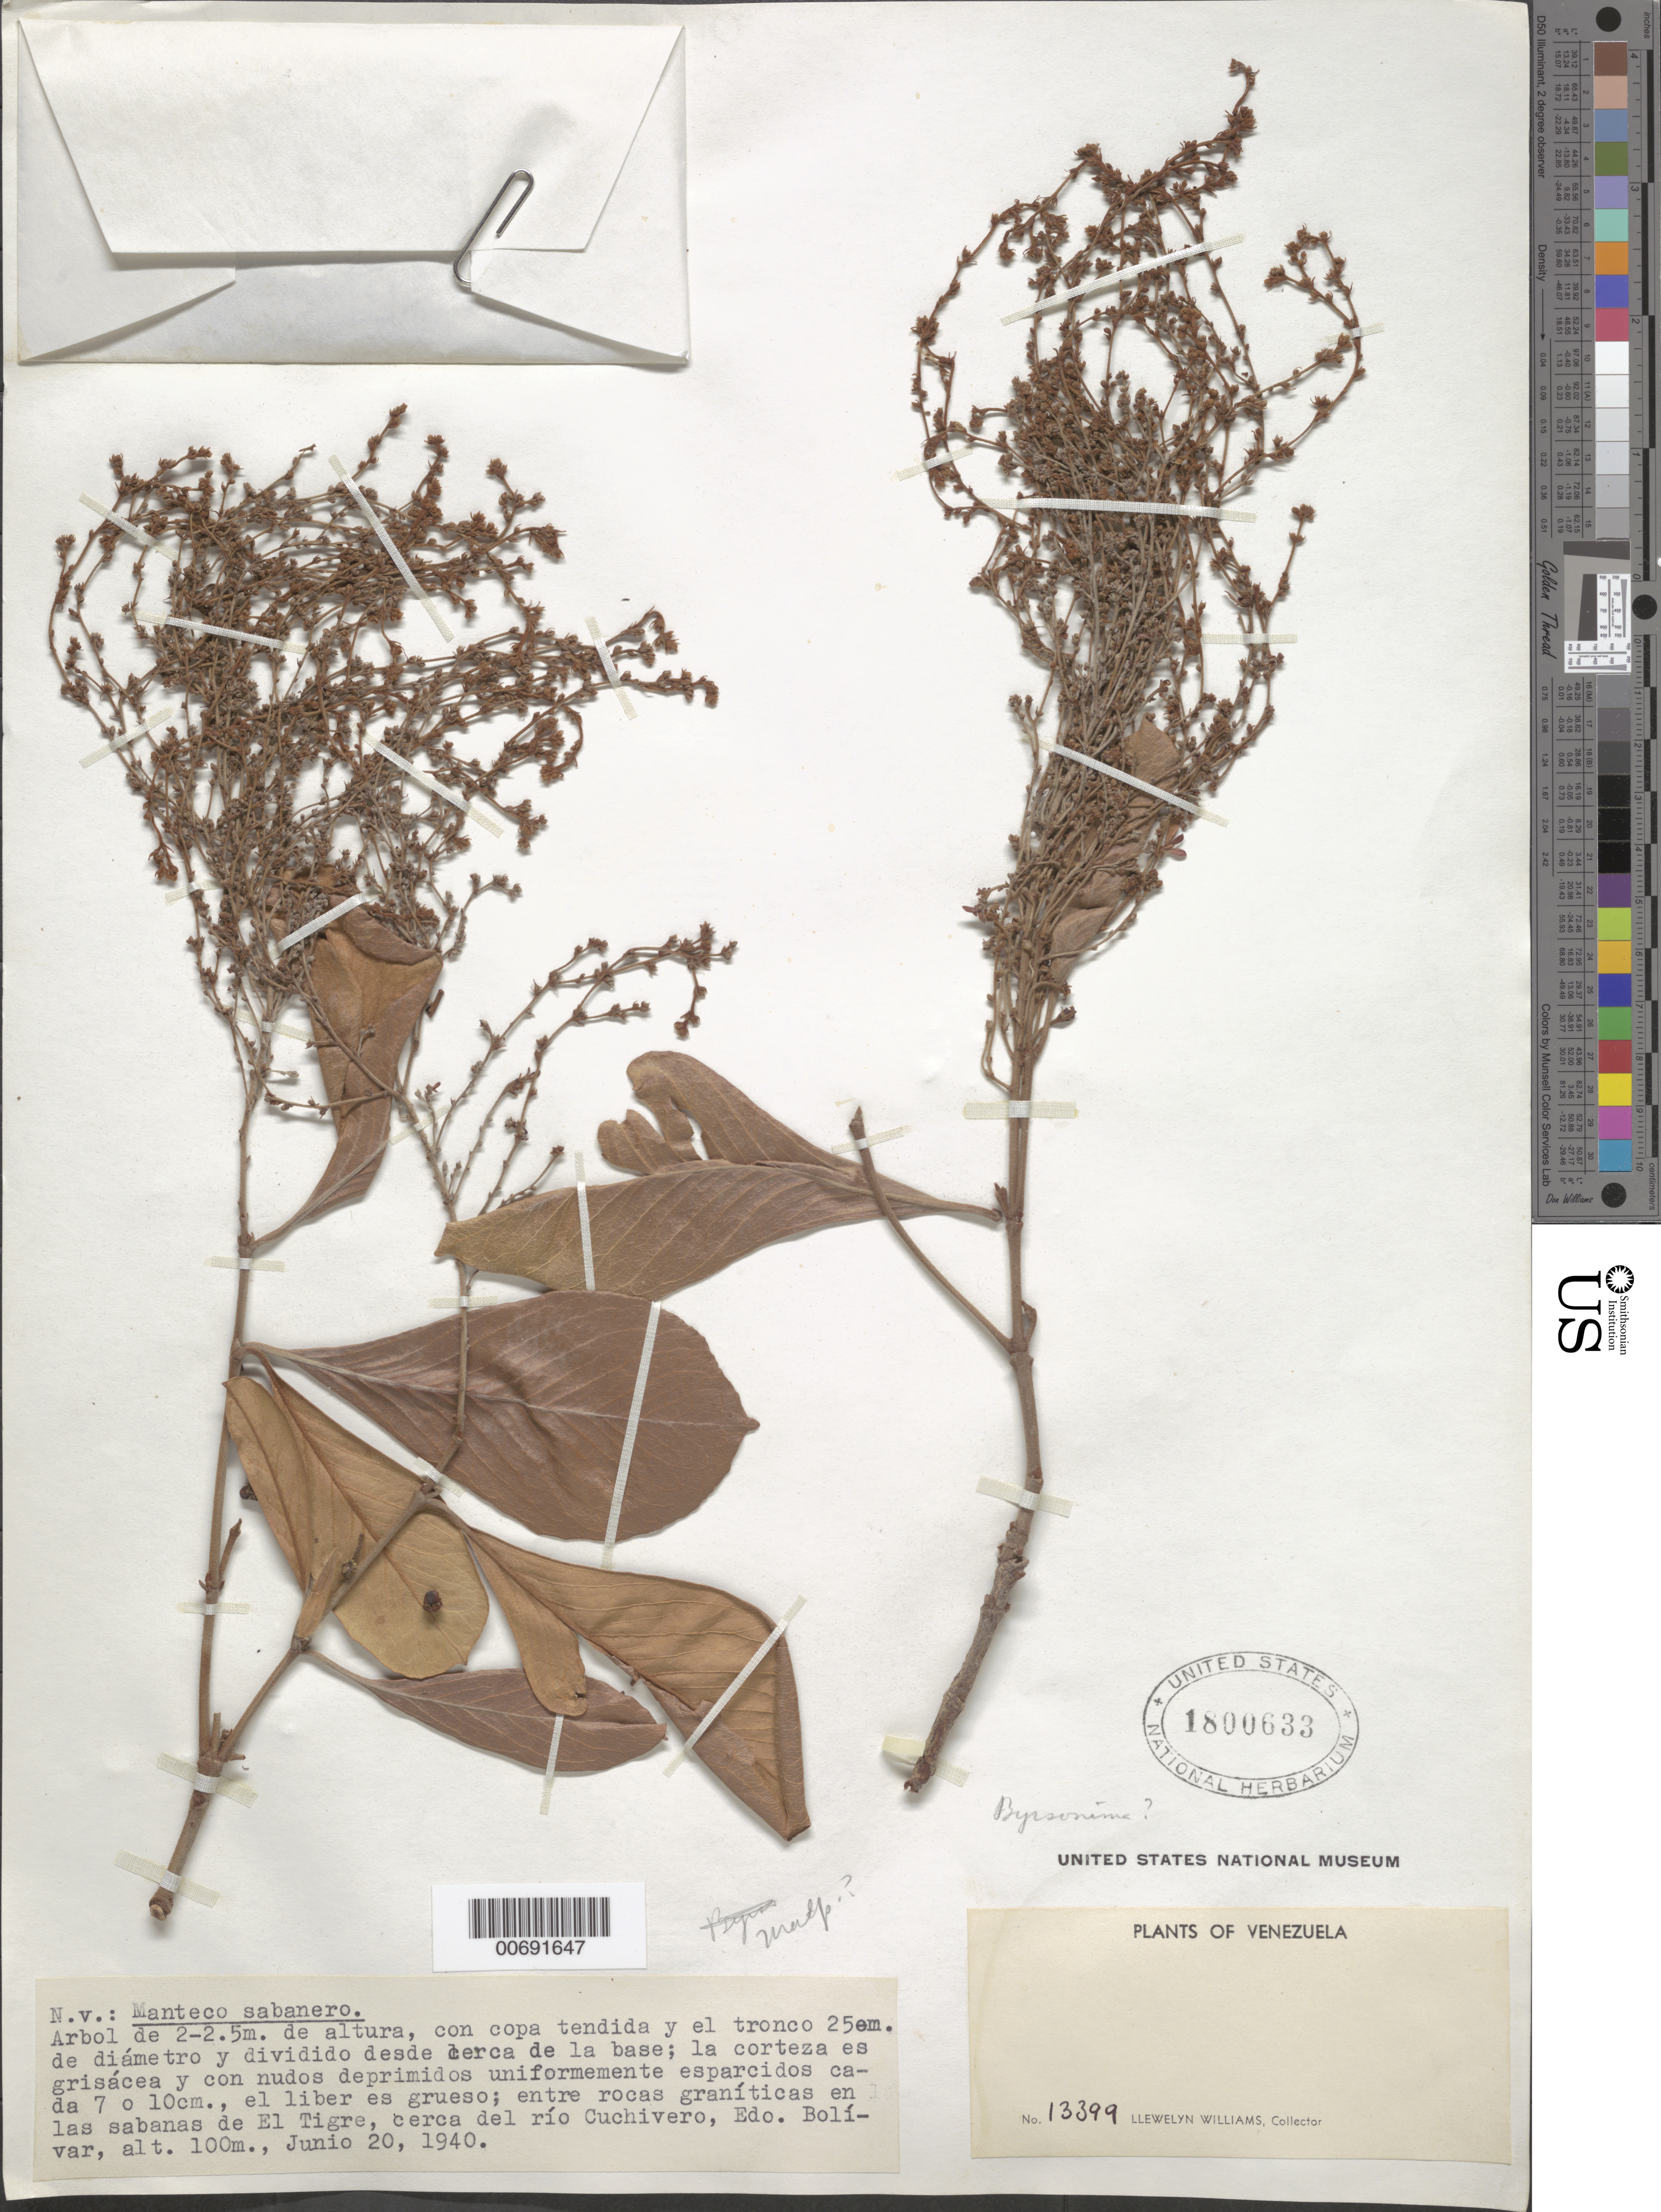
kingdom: Plantae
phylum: Tracheophyta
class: Magnoliopsida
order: Malpighiales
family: Malpighiaceae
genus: Byrsonima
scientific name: Byrsonima sp.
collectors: Ll. Williams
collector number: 13399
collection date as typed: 20-Jun-40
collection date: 1940-06-20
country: Venezuela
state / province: Bolívar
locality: El Tigre, cerca de El Río Cuchivero; San Vicente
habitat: Among granite rocks in savanna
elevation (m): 100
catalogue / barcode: US 1800633